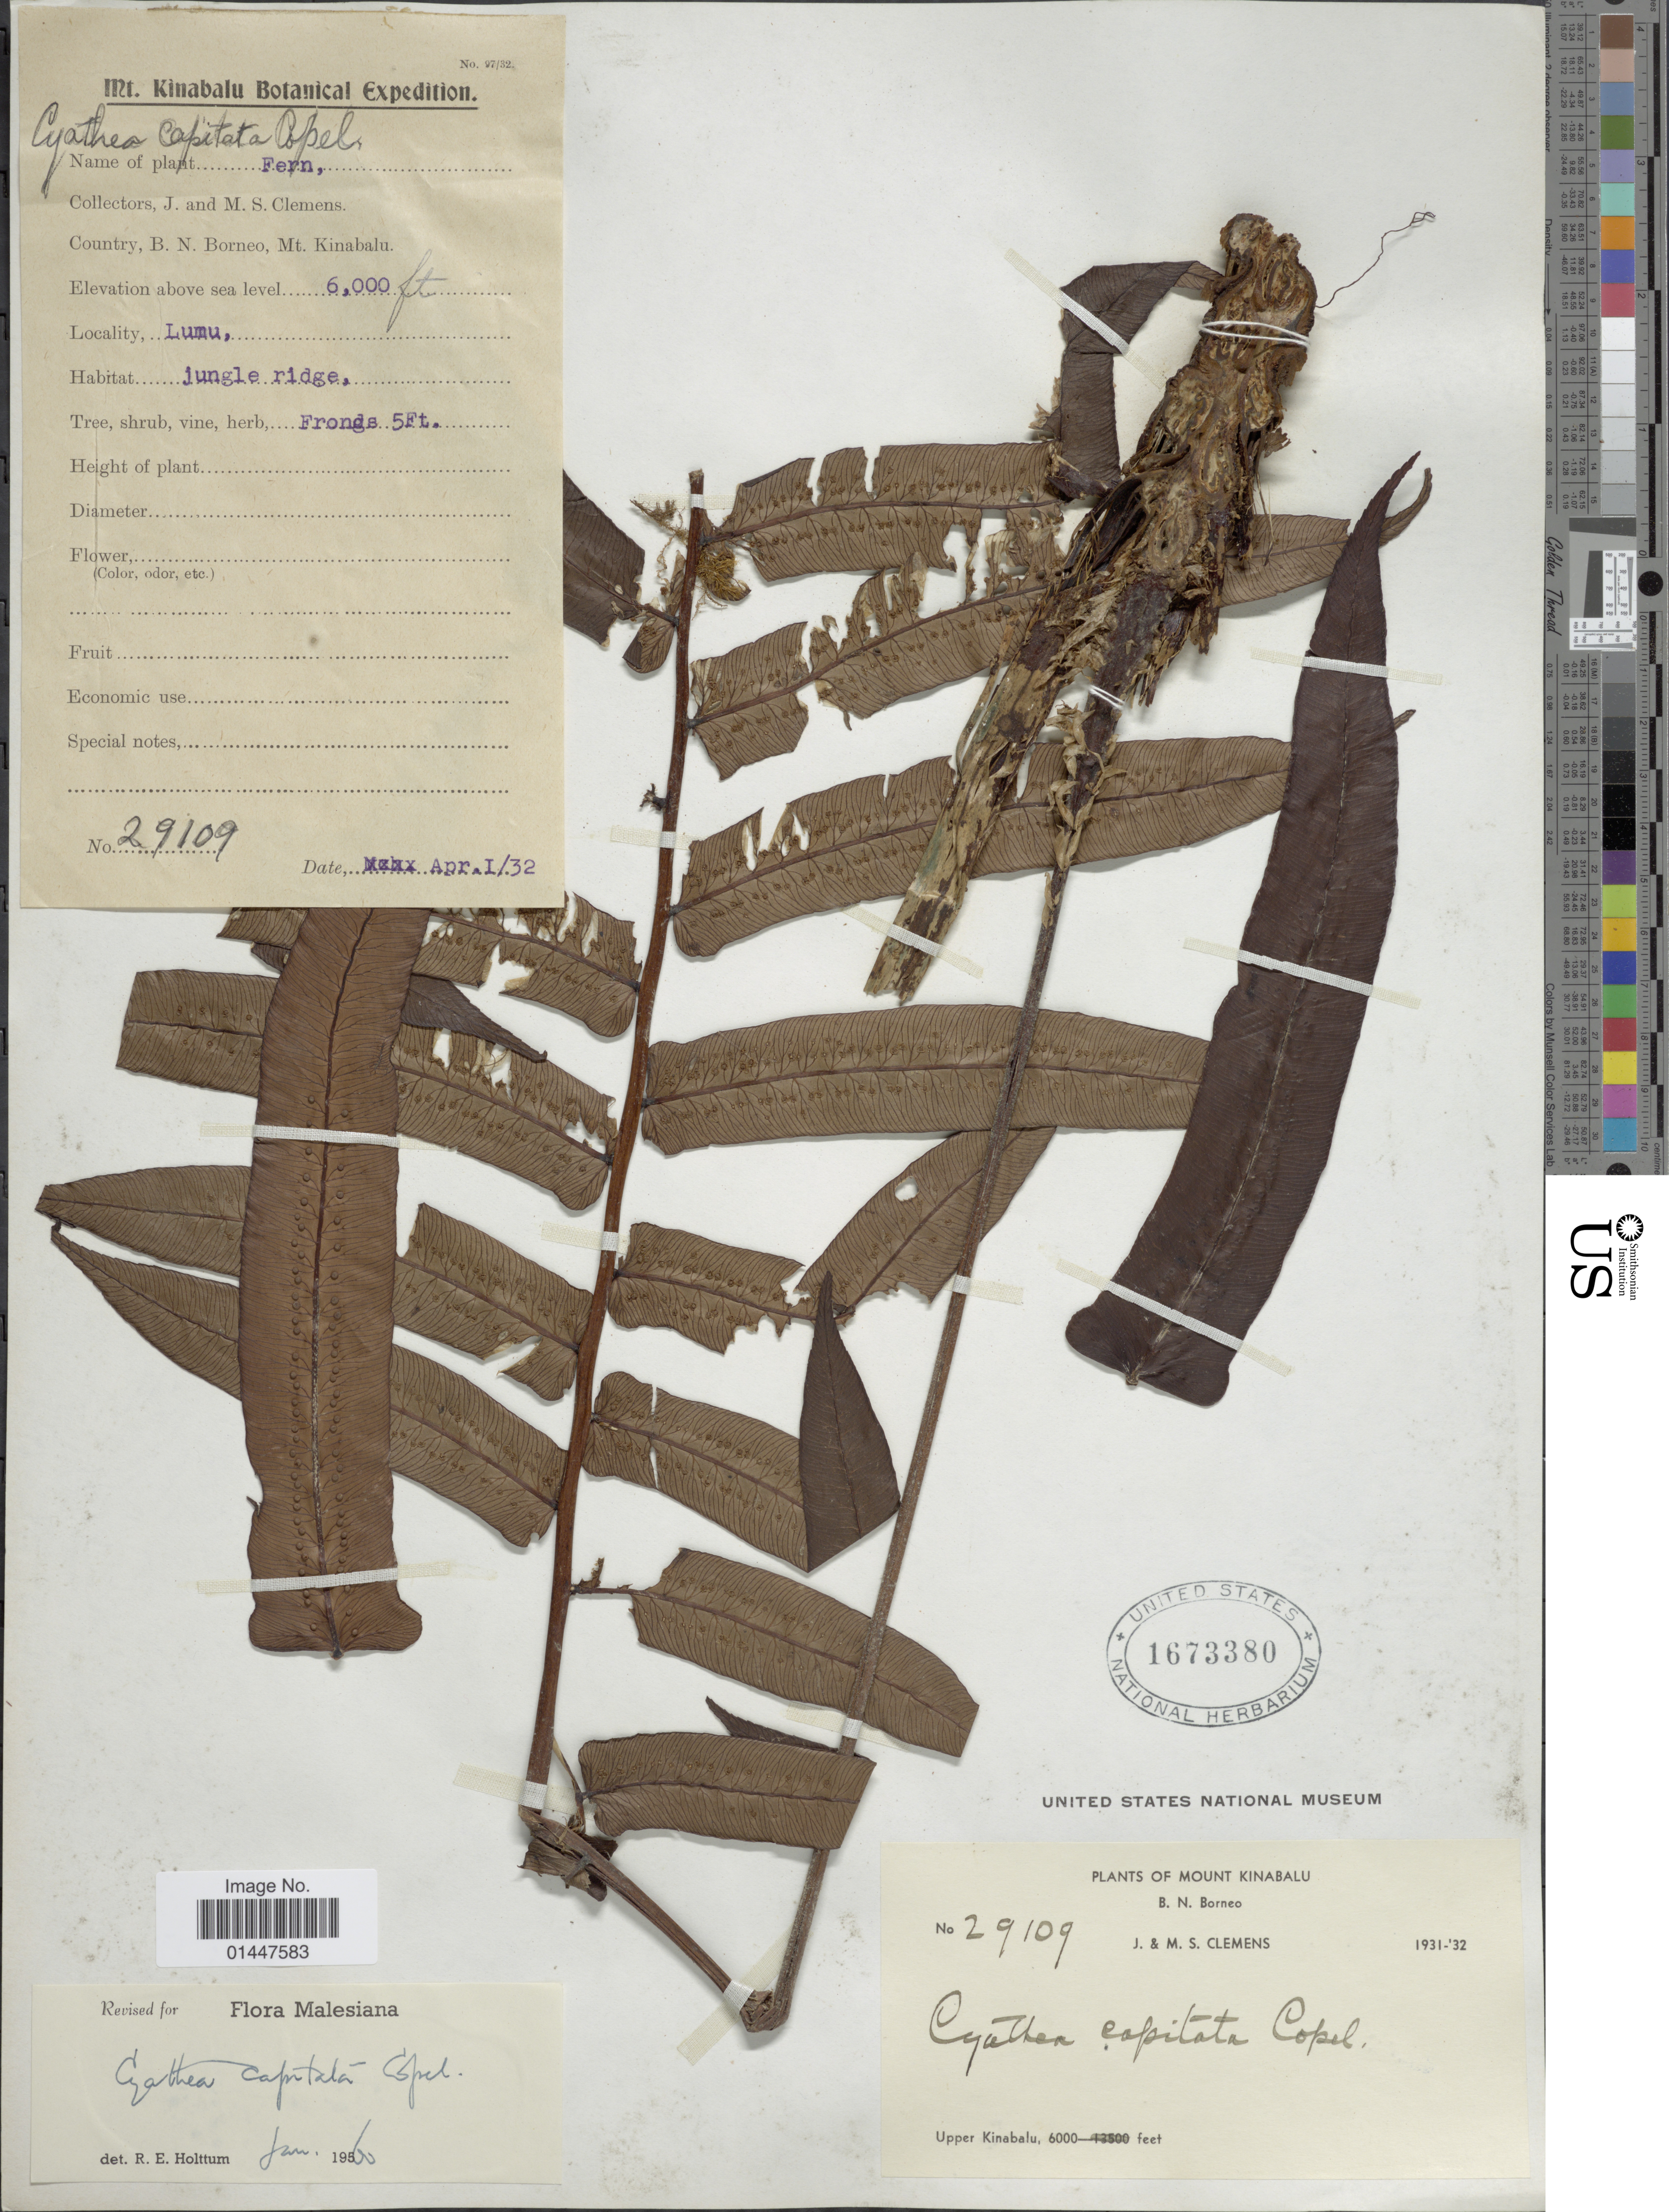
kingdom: Plantae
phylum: Tracheophyta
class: Polypodiopsida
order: Cyatheales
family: Cyatheaceae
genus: Sphaeropteris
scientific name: Sphaeropteris capitata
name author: (Copel.) R.M. Tryon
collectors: J. Clemens & M. S. Clemens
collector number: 29109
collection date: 1932-04-01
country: Malaysia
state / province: Sabah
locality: B. N. Boreneo, Mt. Kinabalu. Lumu. jungle ridge.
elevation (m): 1829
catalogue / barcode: US 1673380